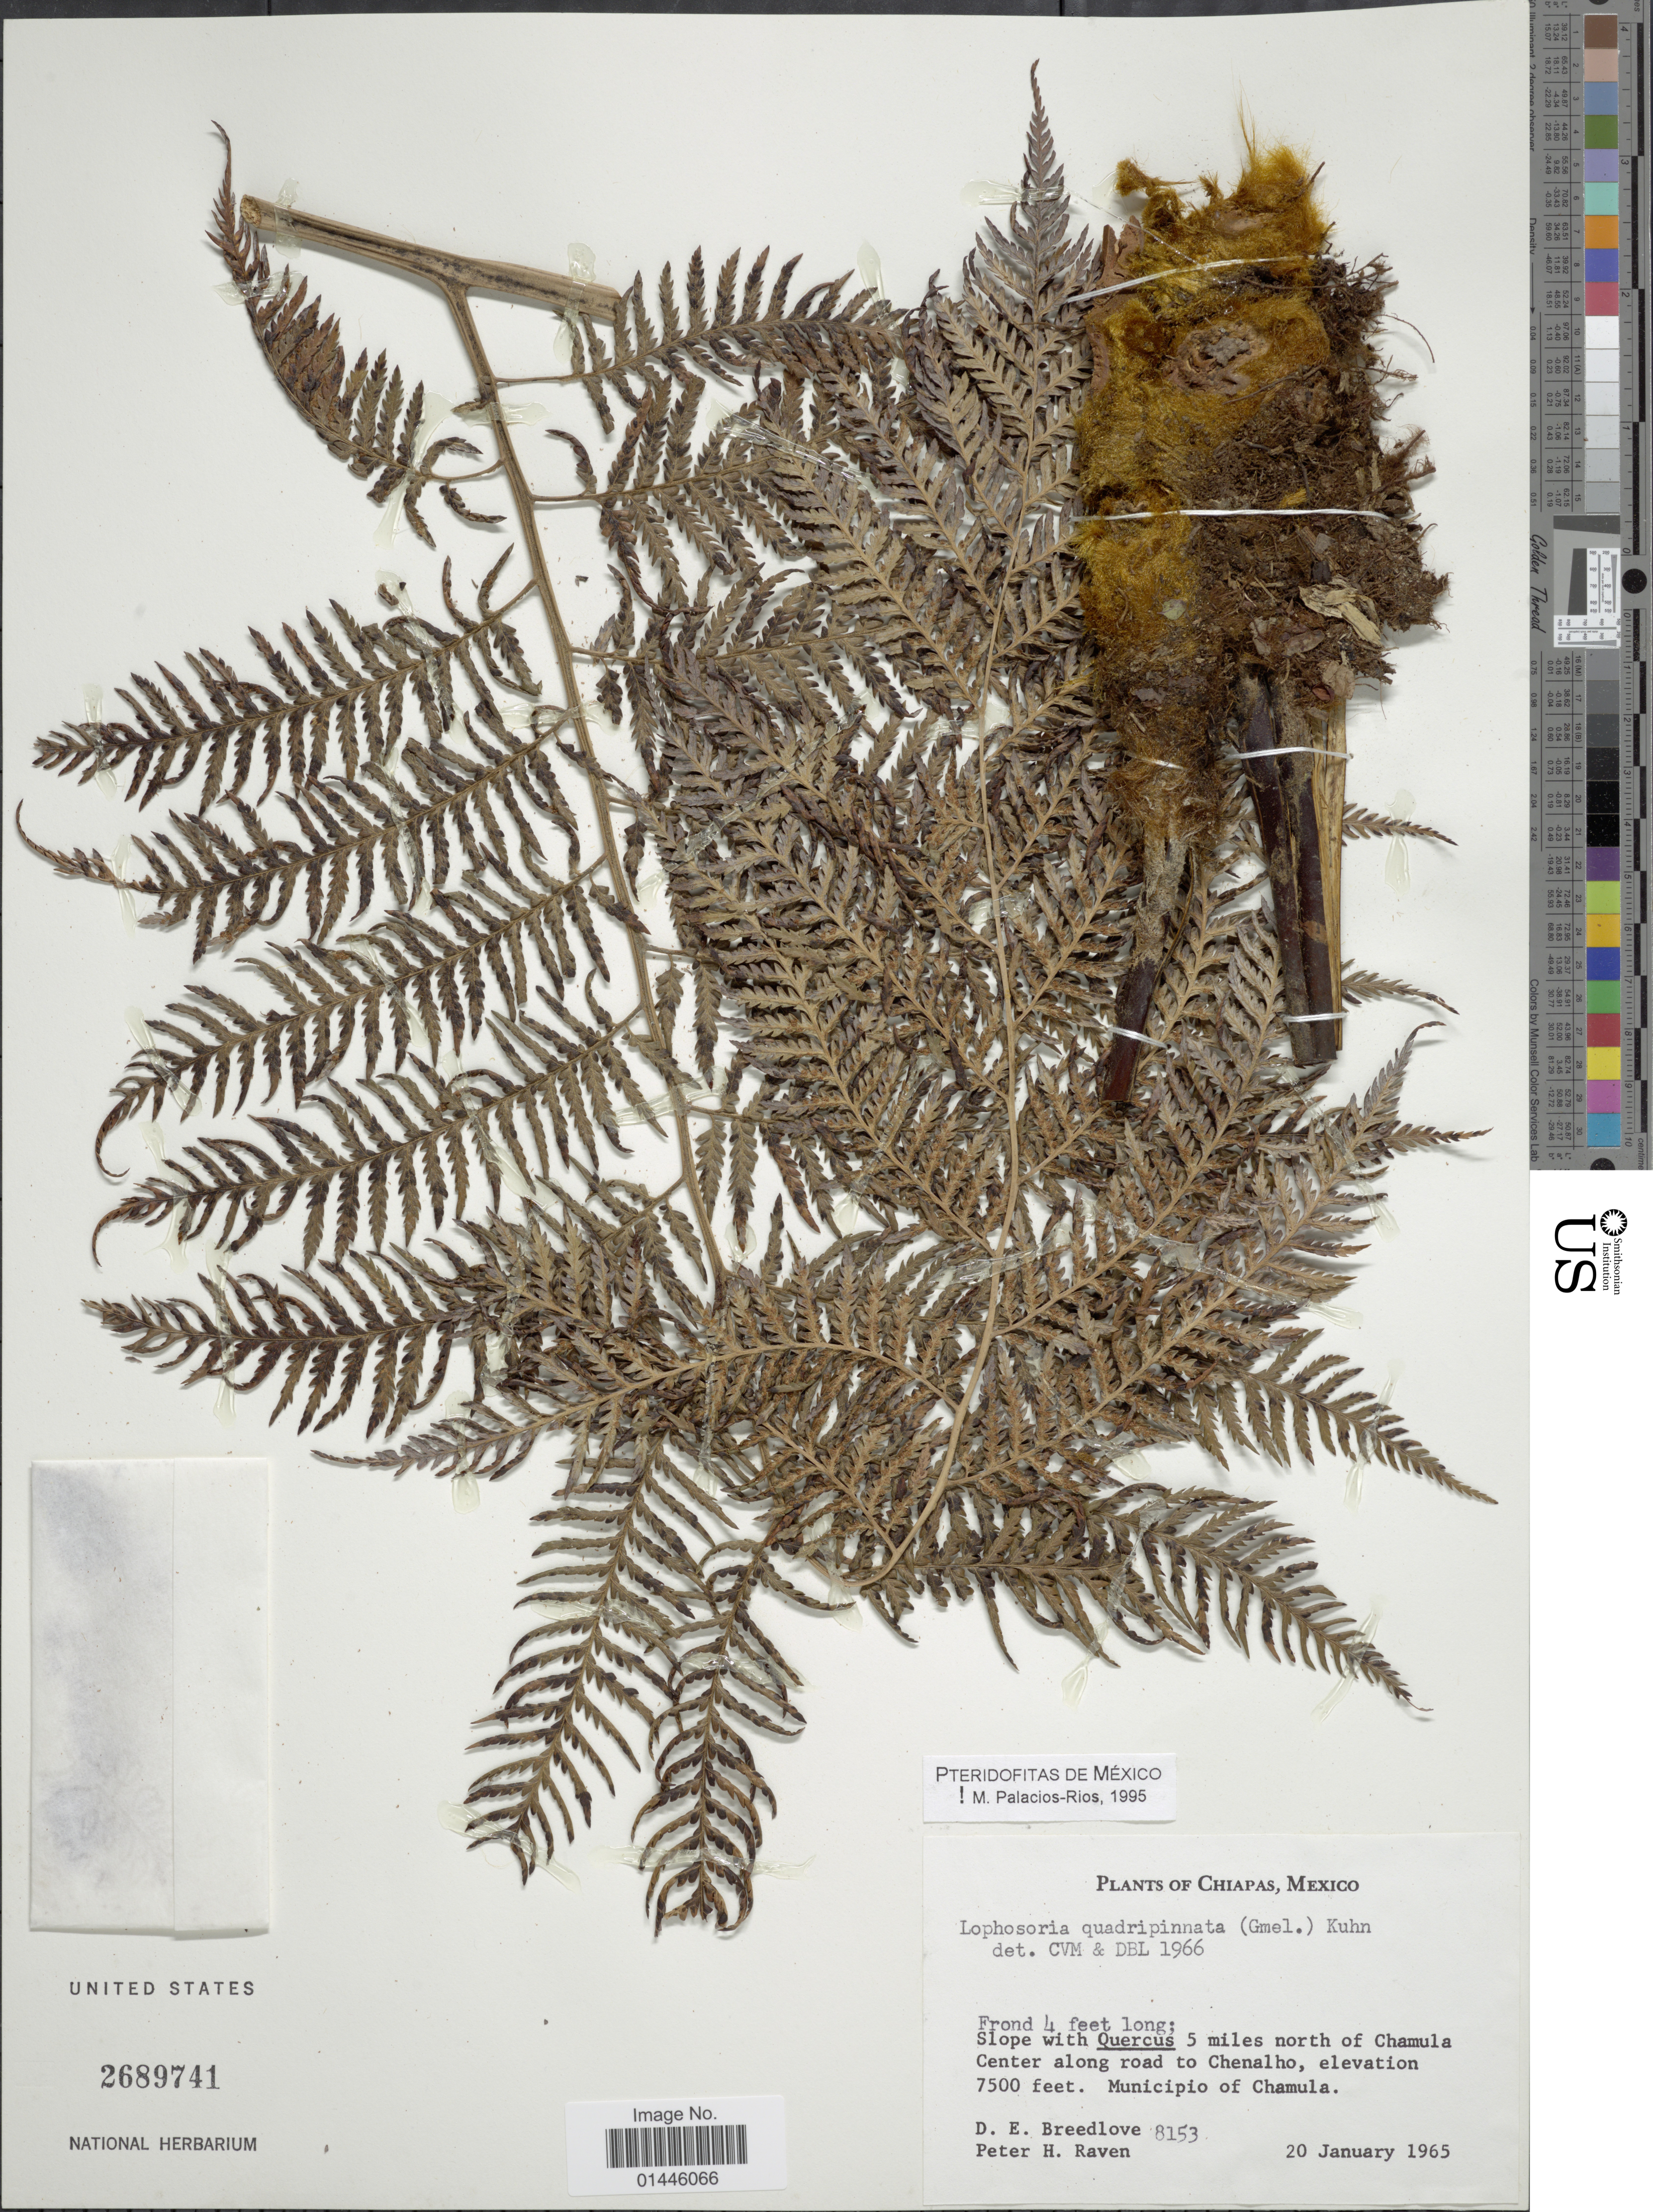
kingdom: Plantae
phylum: Tracheophyta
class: Polypodiopsida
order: Cyatheales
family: Dicksoniaceae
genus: Lophosoria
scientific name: Lophosoria quadripinnata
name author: (J.F. Gmel.) C. Chr.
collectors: D. E. Breedlove & P. Raven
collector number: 8153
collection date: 1965-01-20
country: Mexico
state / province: Chiapas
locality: Slope 5 miles north of Chamula Center along road to Chenalho, Municipio of Chamula.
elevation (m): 2286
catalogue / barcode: US 2689741